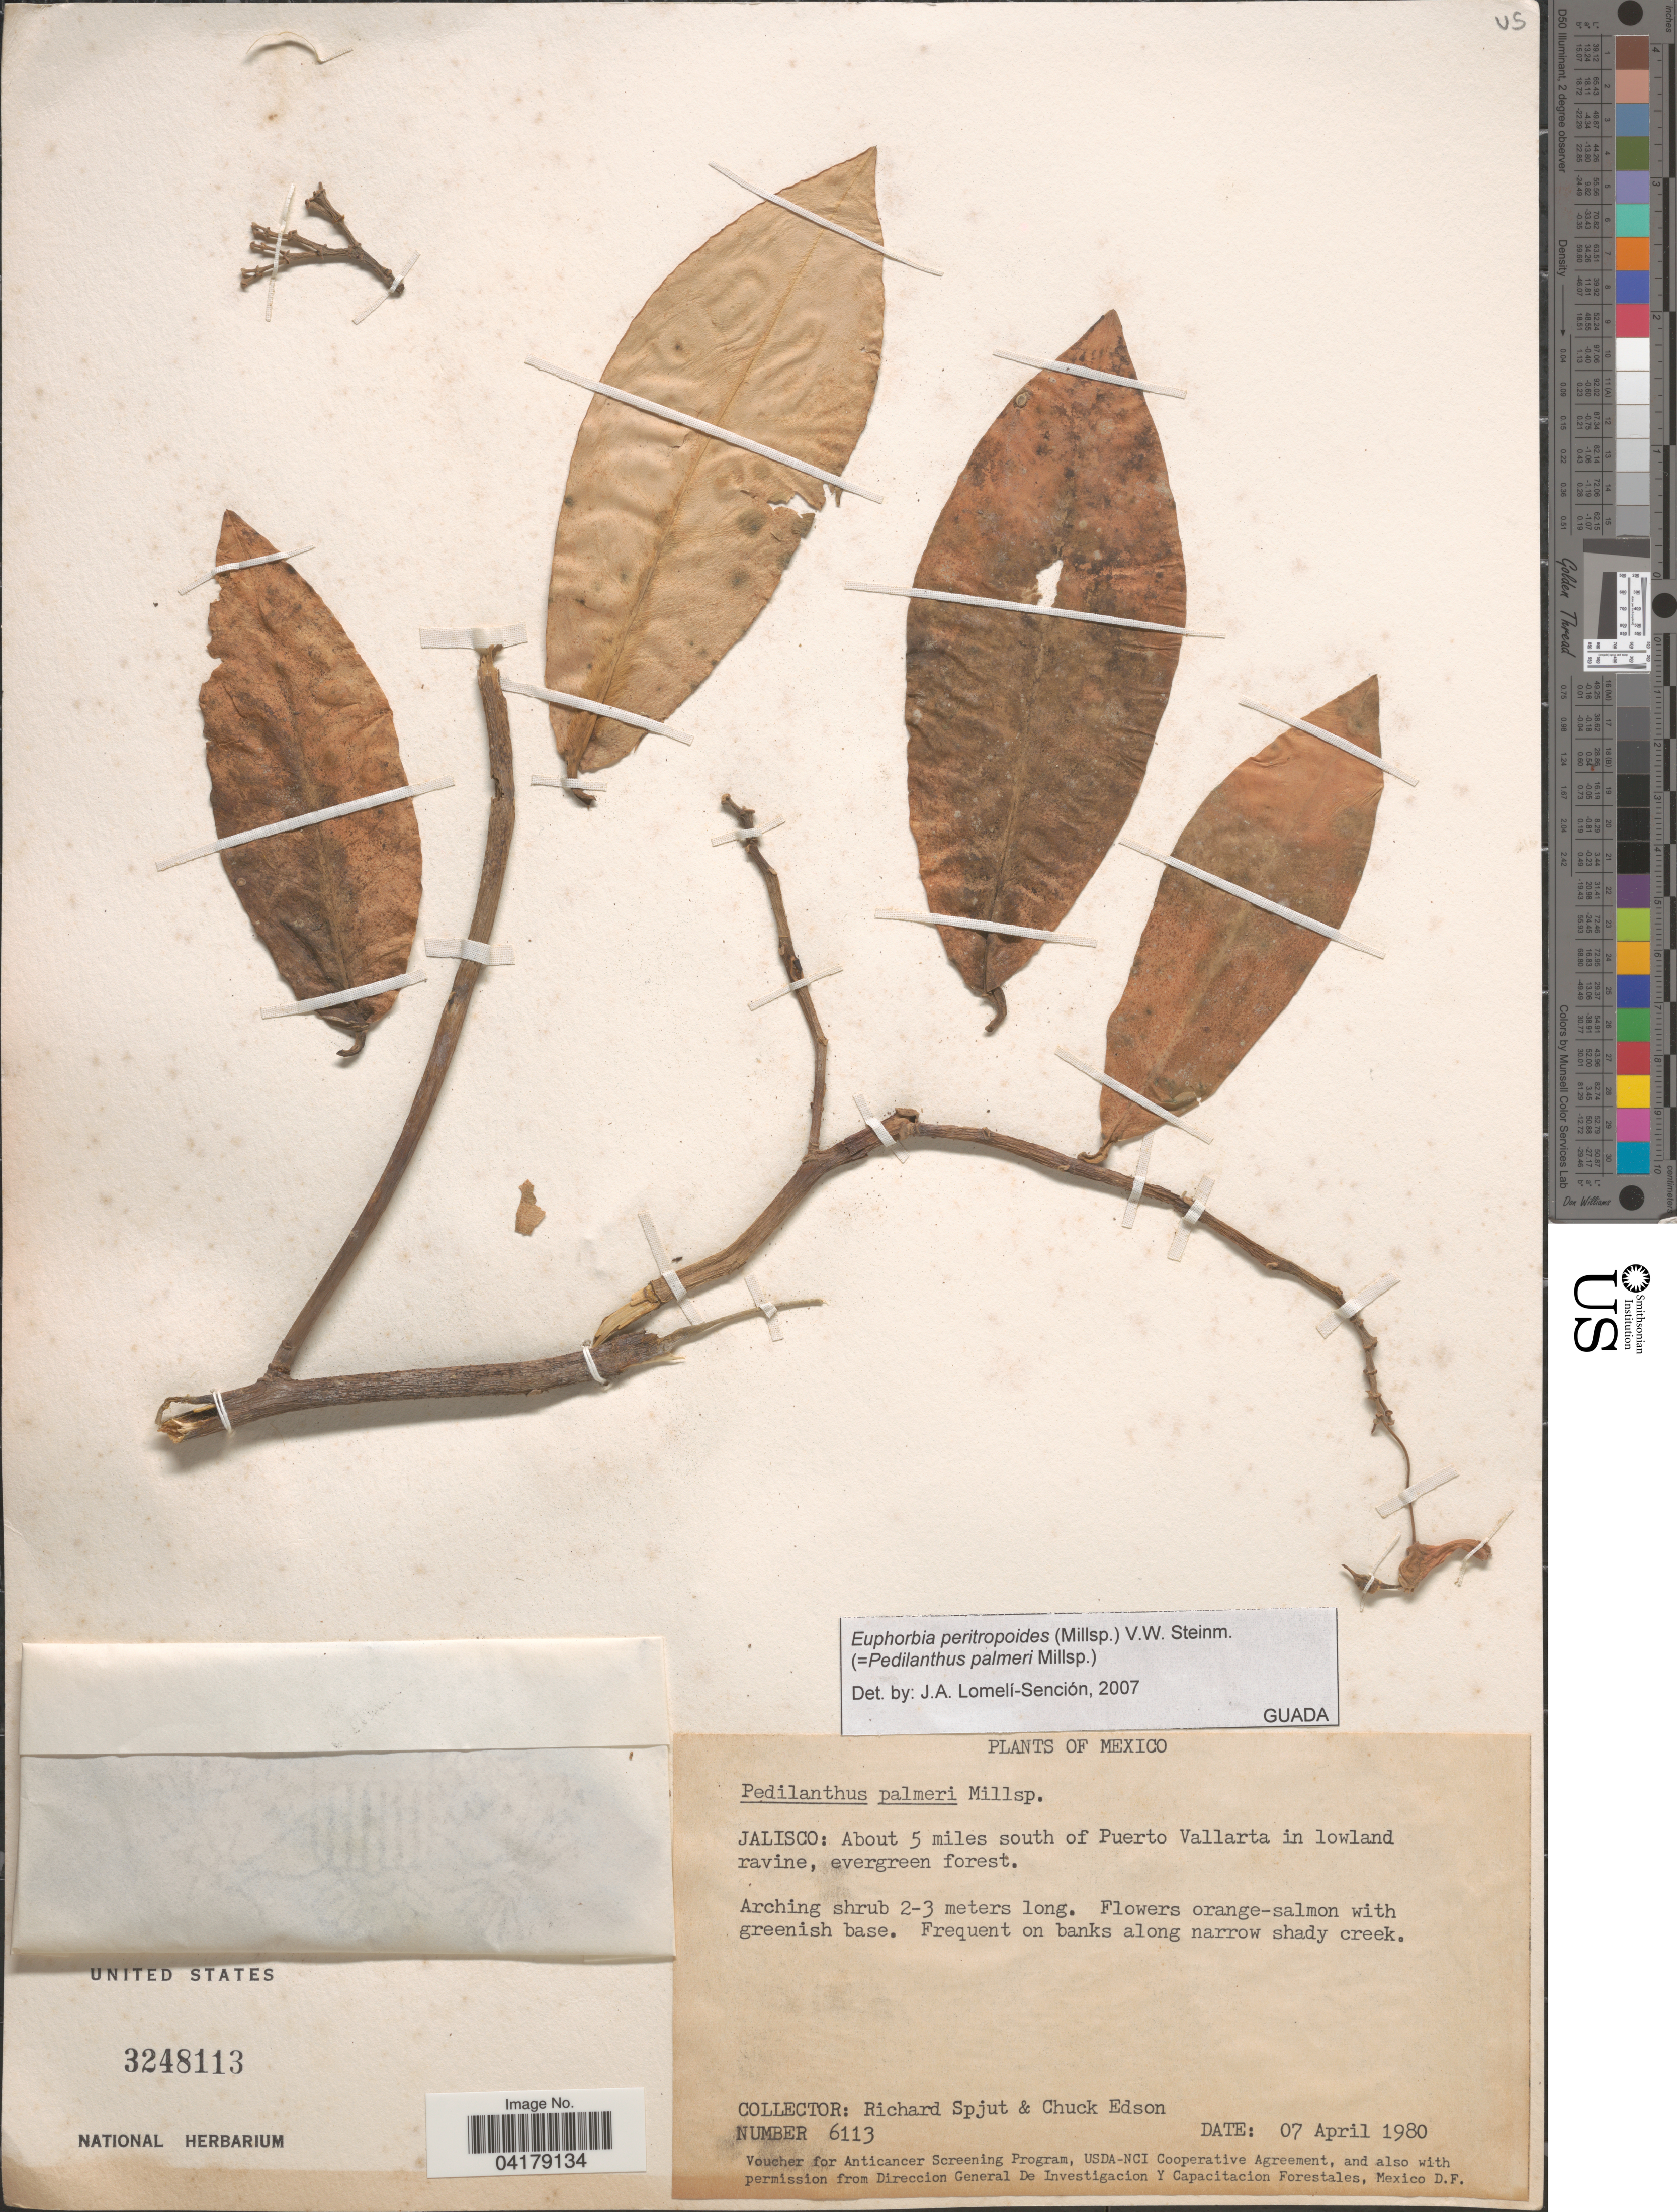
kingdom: Plantae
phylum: Tracheophyta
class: Magnoliopsida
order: Malpighiales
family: Euphorbiaceae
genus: Euphorbia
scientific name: Euphorbia peritropoides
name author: (Millsp.) V.W. Steinm.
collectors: R. Spjut & C. Edson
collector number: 6113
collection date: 1980-04-07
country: Mexico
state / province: Jalisco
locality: About 5 miles south of Puerto Vallarta in lowland ravine, evergreen forest.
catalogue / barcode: US 3248113